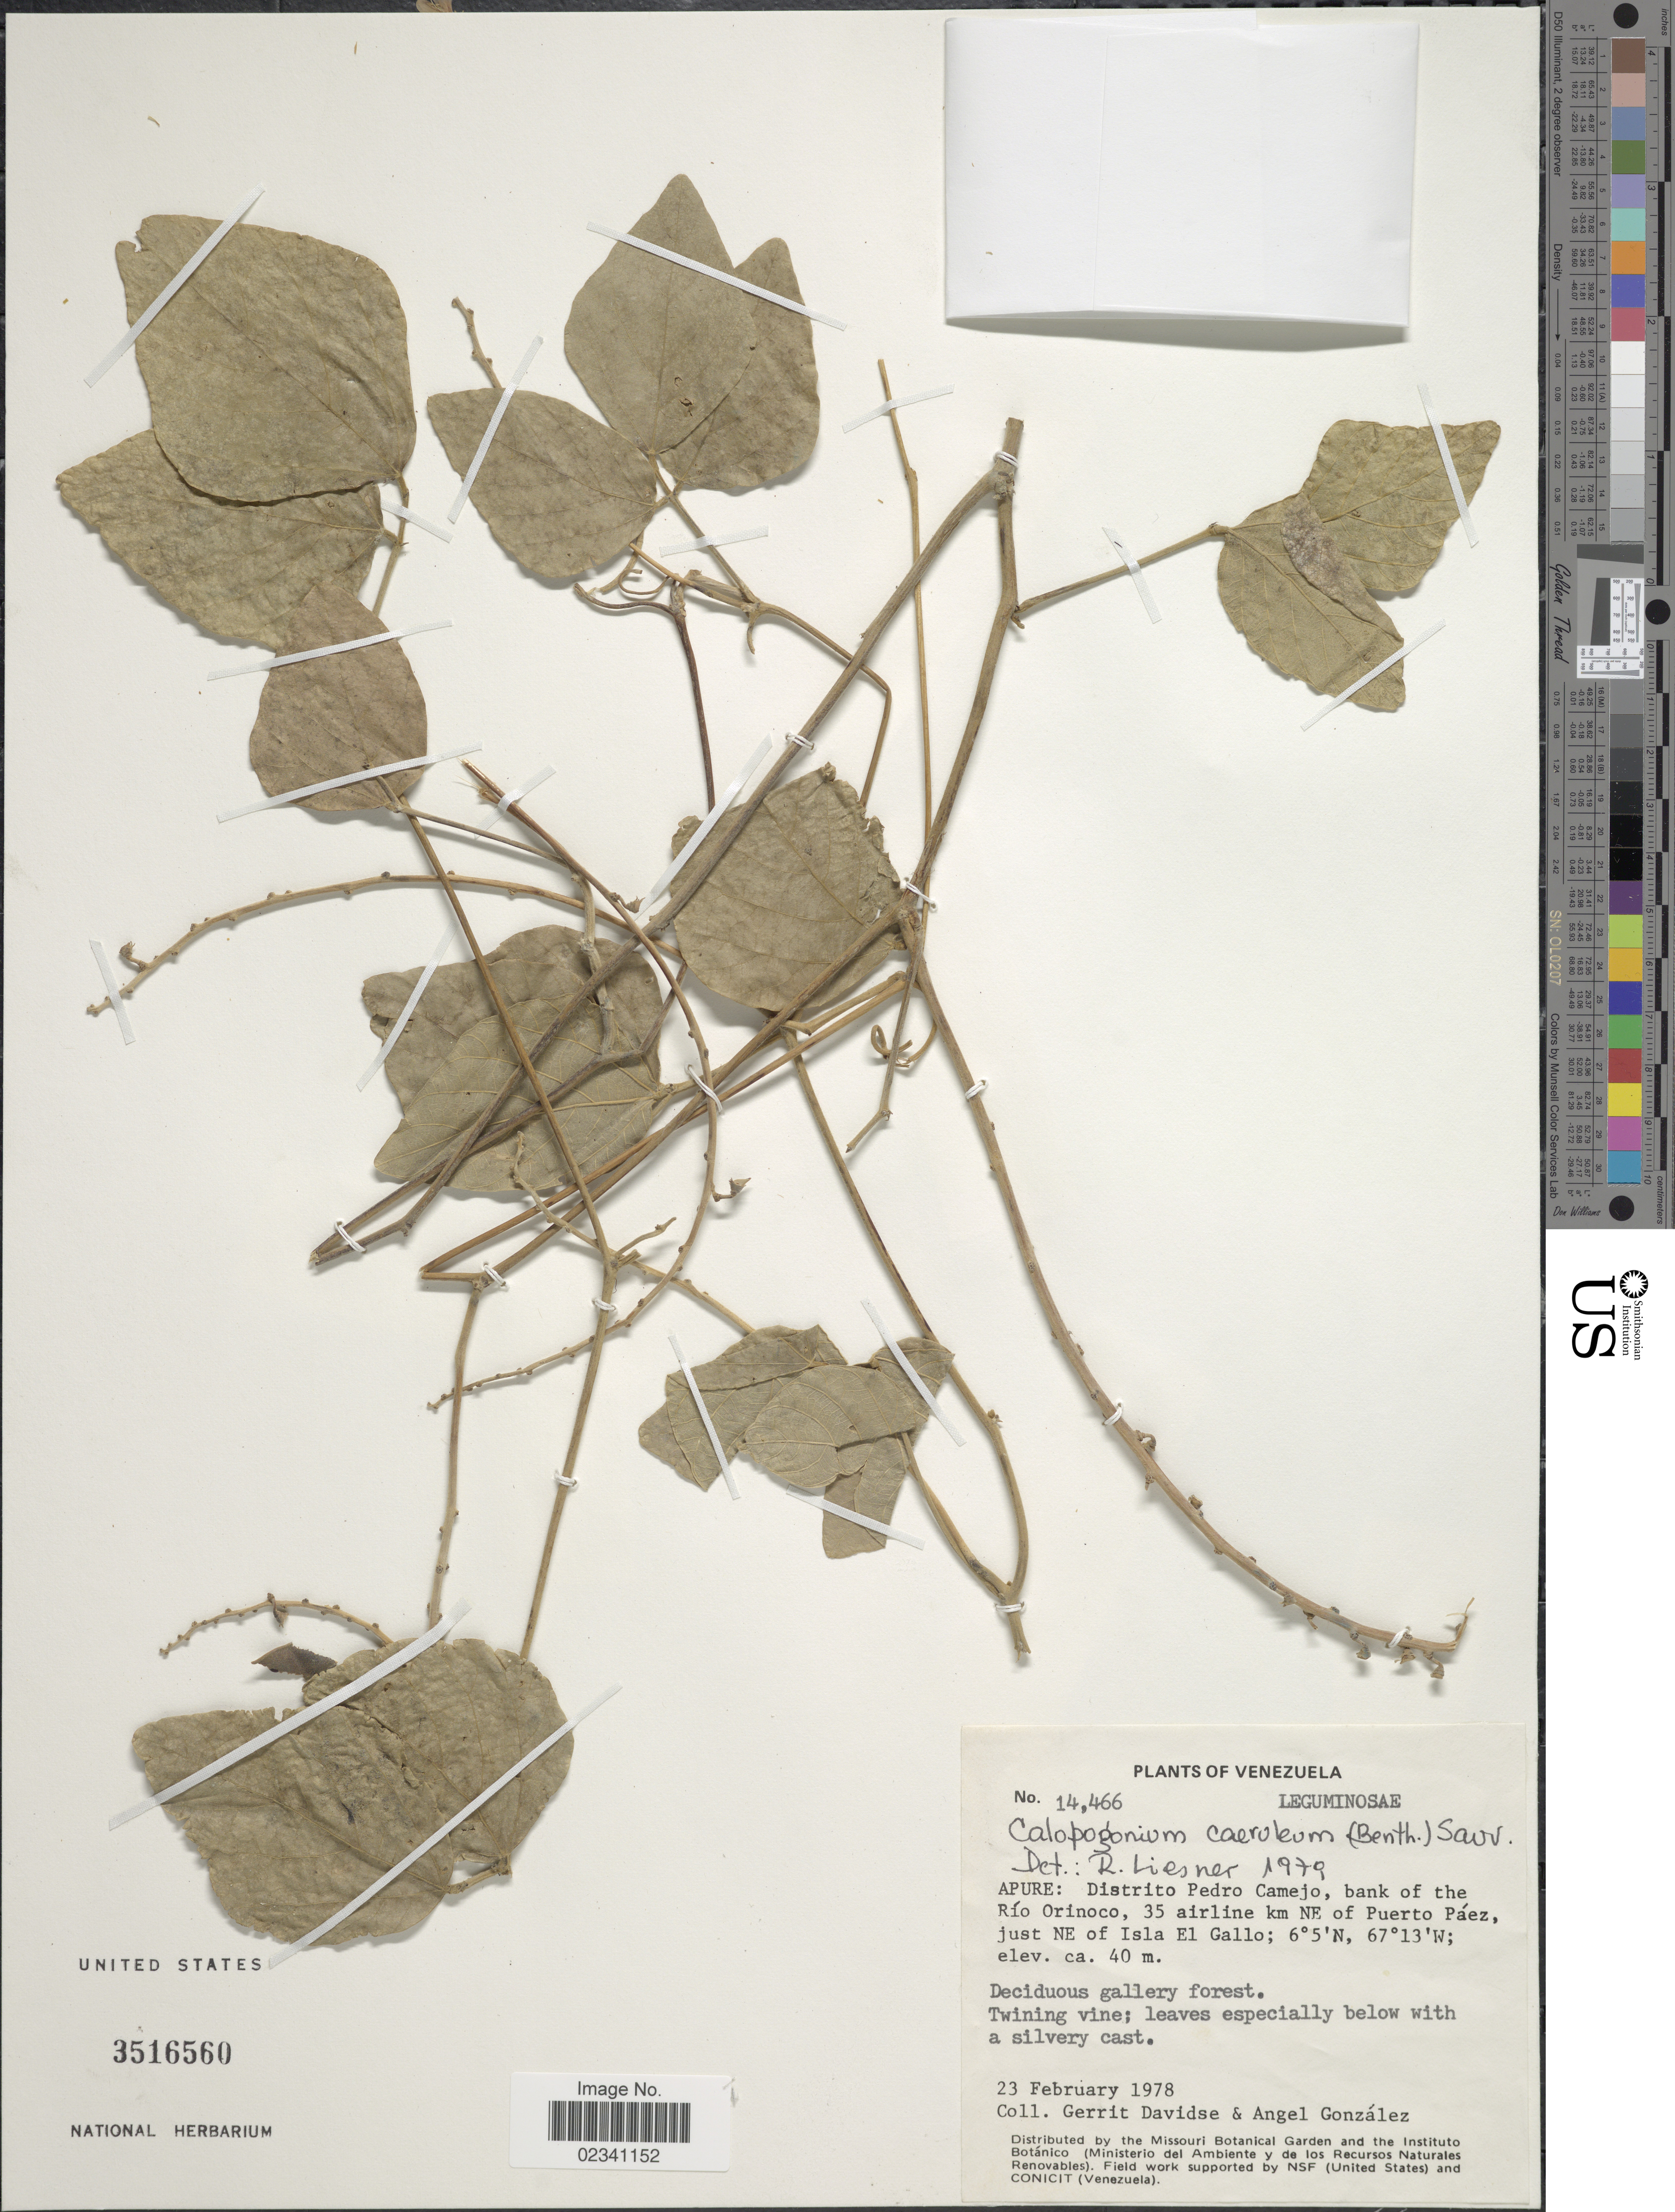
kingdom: Plantae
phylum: Tracheophyta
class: Magnoliopsida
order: Fabales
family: Fabaceae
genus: Calopogonium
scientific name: Calopogonium caeruleum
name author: (Benth.) C. Wright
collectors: G. Davidse & A. C. González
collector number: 14466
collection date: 1978-02-23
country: Venezuela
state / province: Apure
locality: Distrito Pedro Camejo, bank of the Rio Orinoco, 35 airline km NE of Puerto Paez, just NE of Isla El Gallo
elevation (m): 40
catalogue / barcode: US 3516560